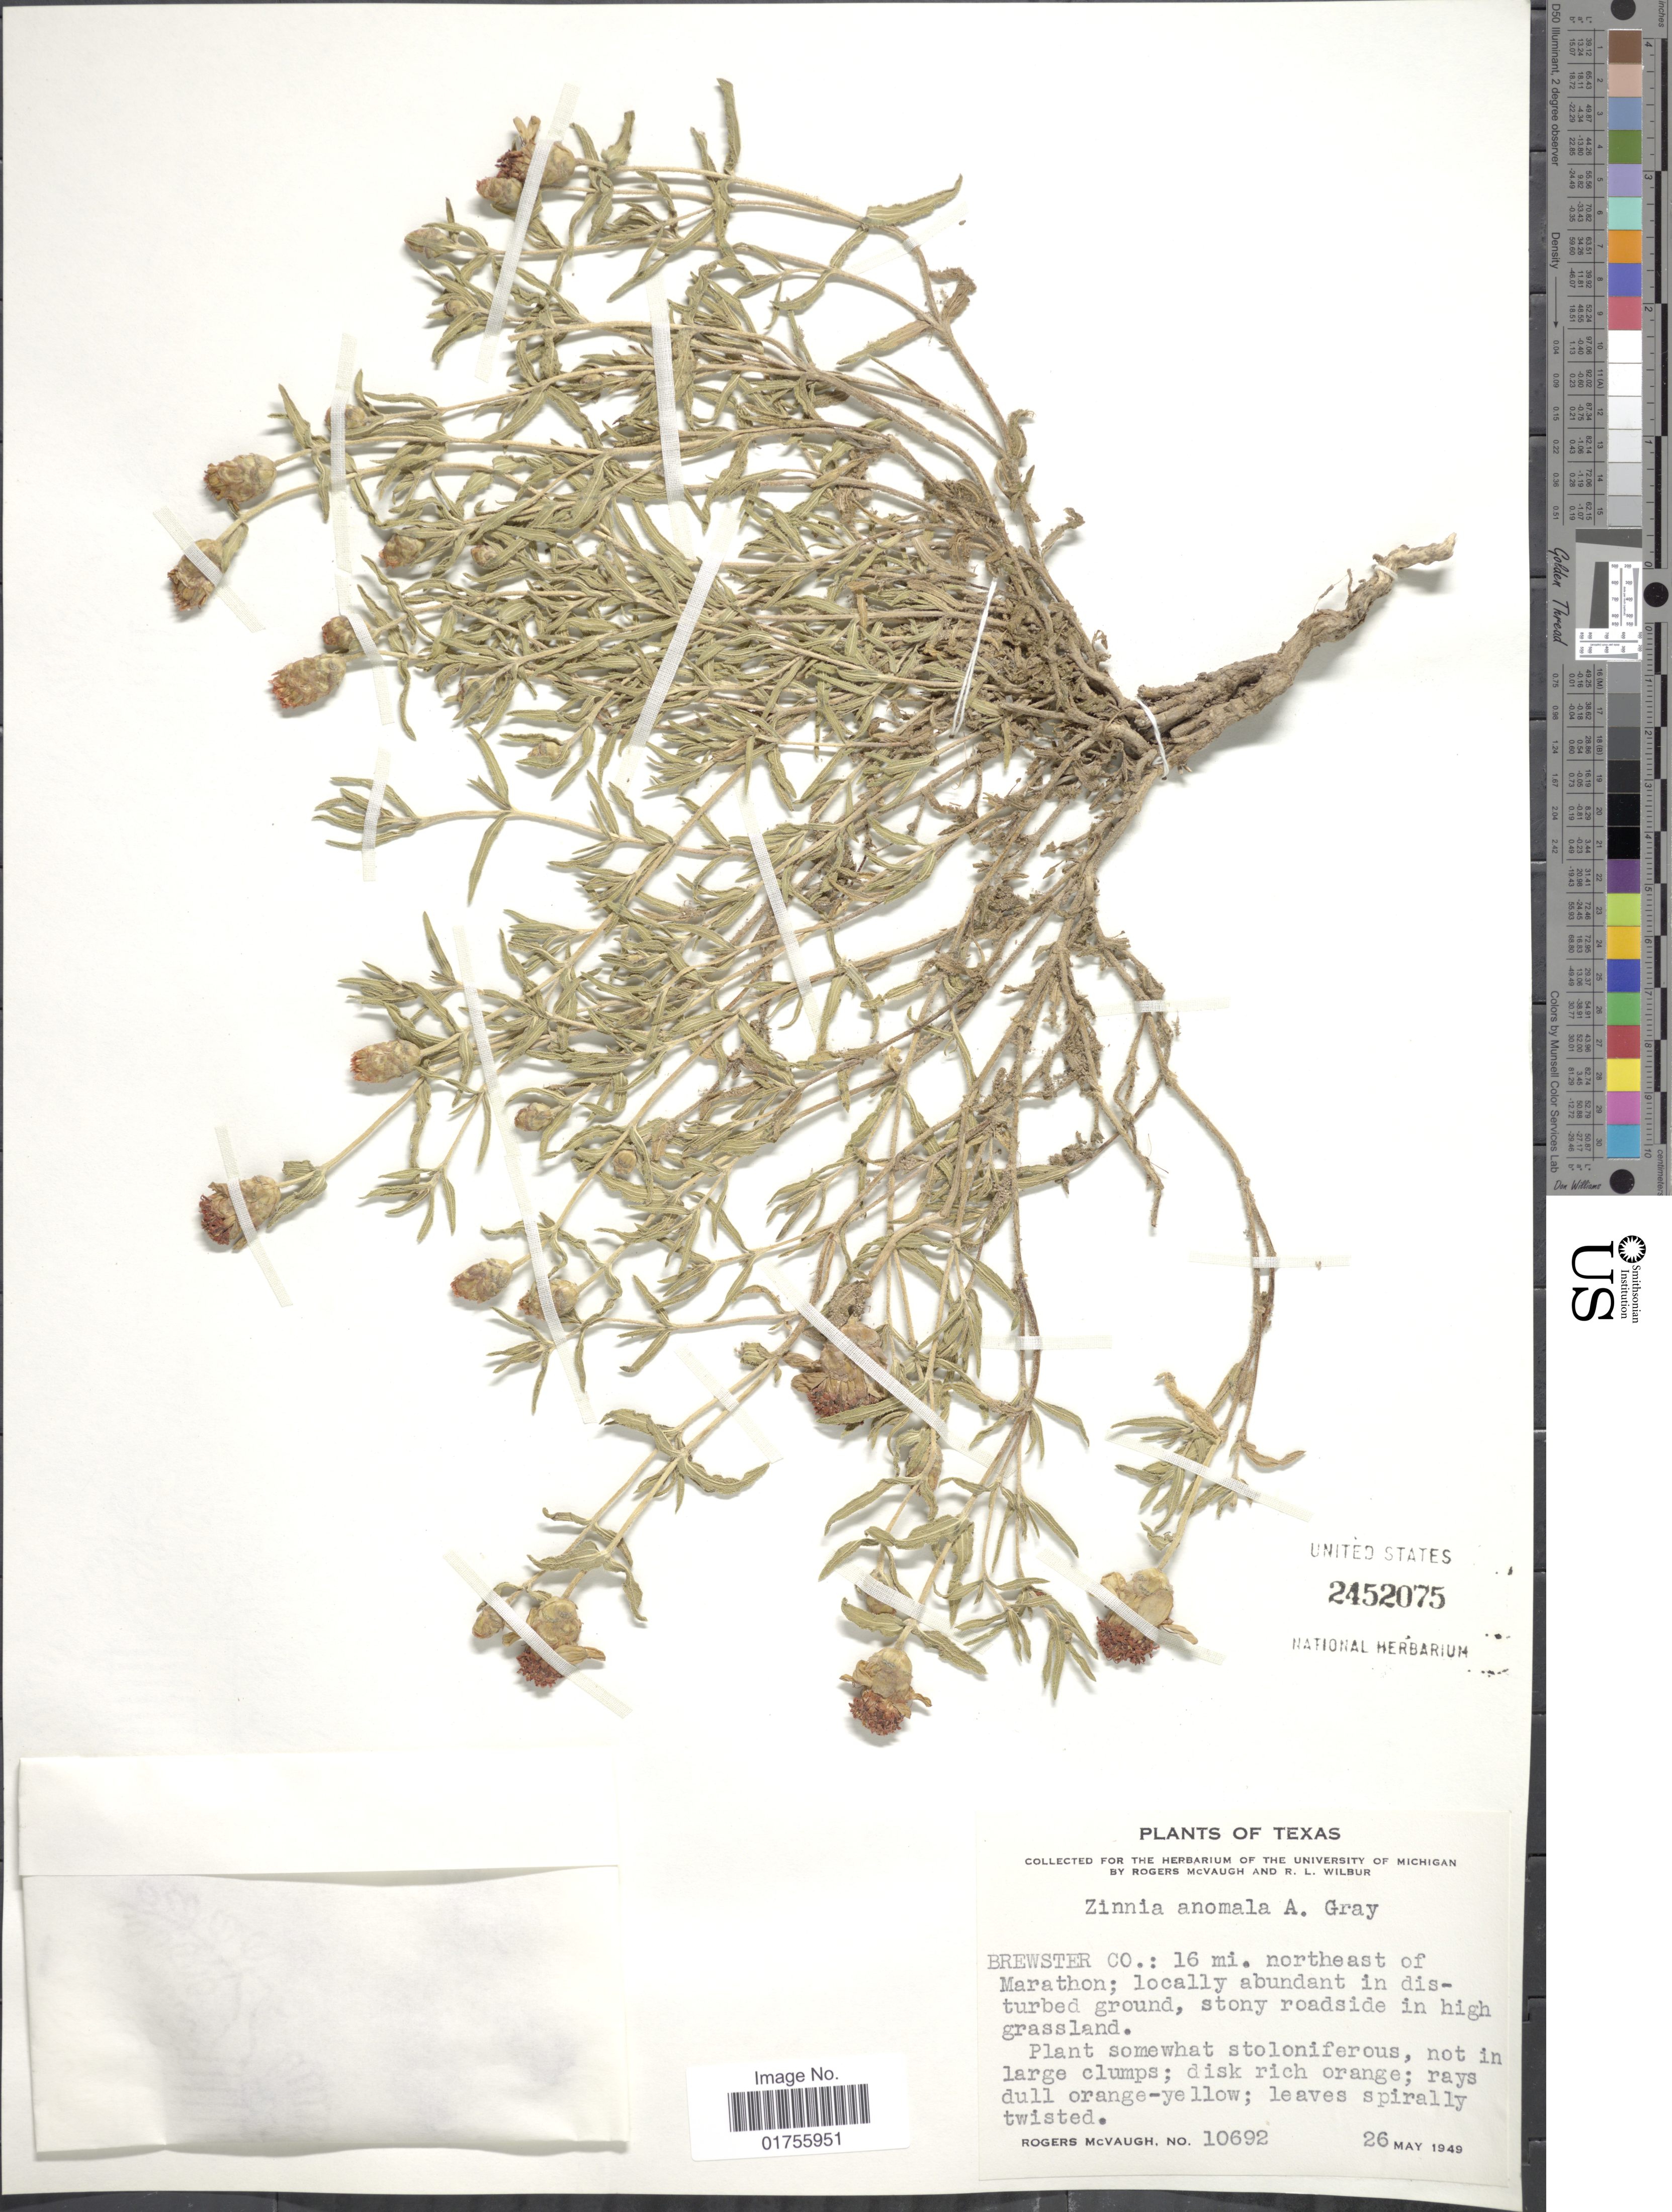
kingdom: Plantae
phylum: Tracheophyta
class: Magnoliopsida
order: Asterales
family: Asteraceae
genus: Zinnia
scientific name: Zinnia anomala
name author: A. Gray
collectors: R. McVaugh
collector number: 10692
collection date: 1949-05-26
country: United States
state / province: Texas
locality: Brewster Co.: 16 mi. northeast of Marathon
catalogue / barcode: US 2452075